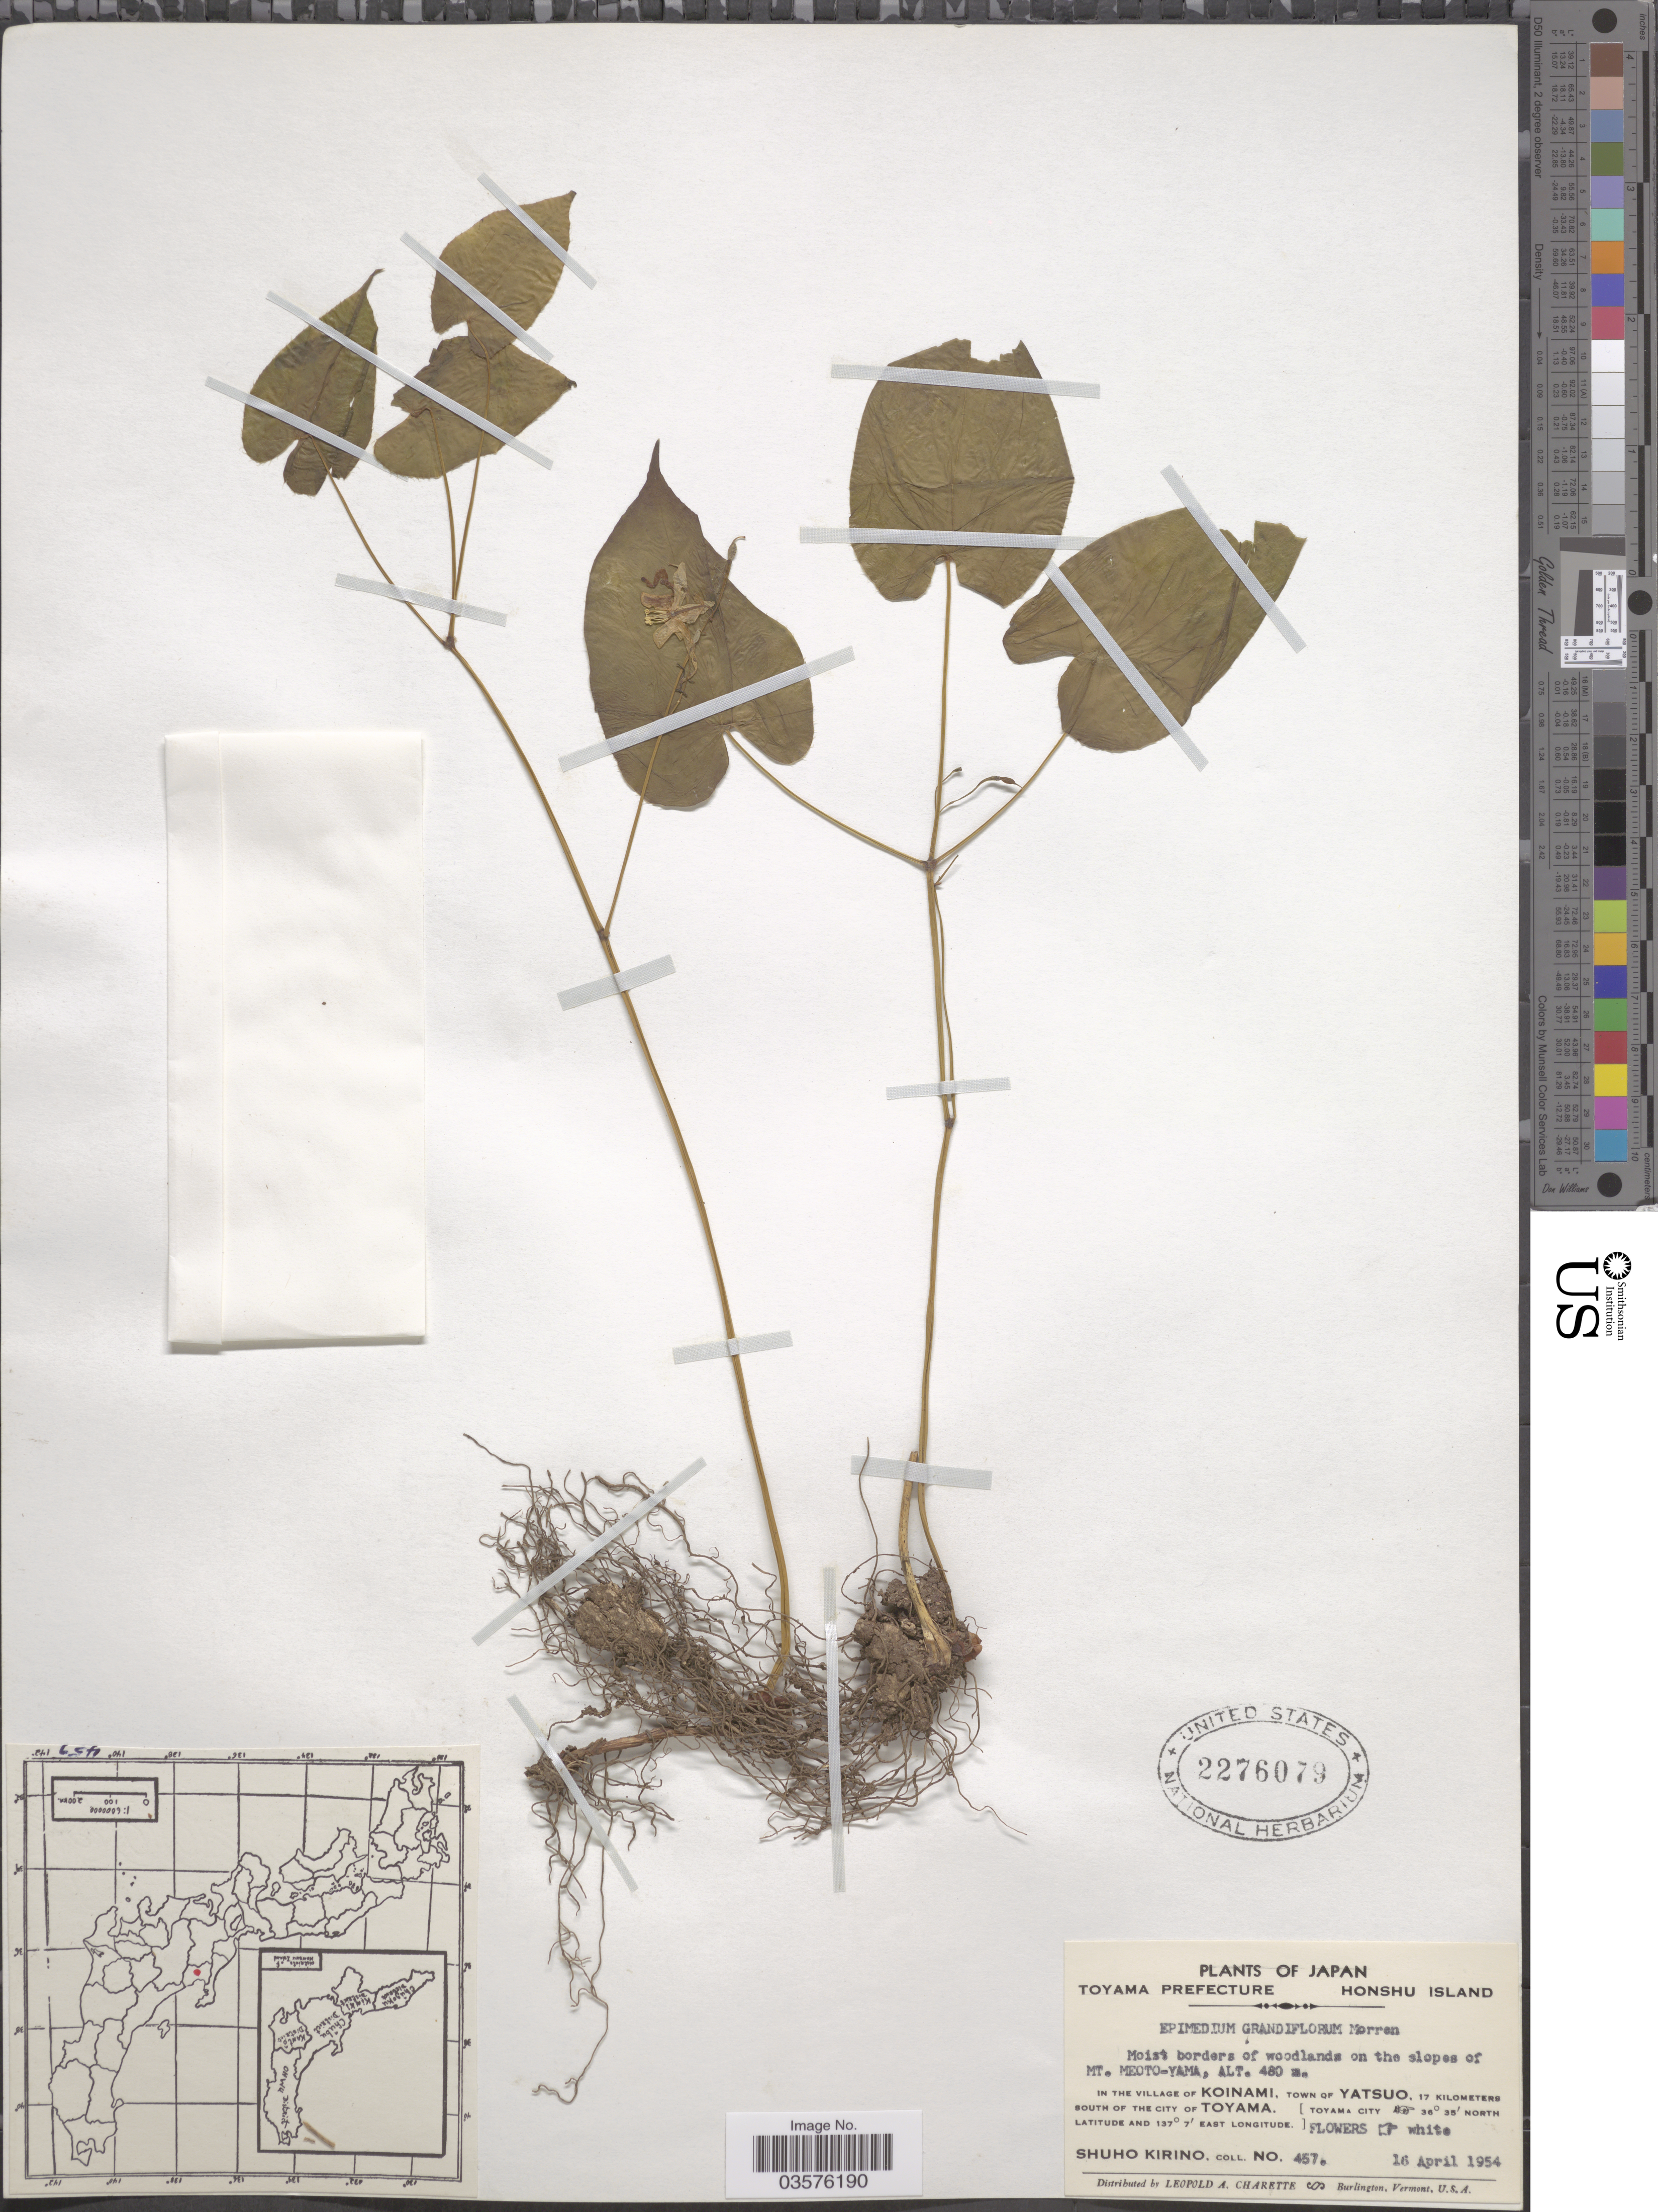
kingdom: Plantae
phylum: Tracheophyta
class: Magnoliopsida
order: Ranunculales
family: Berberidaceae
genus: Epimedium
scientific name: Epimedium grandiflorum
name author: C. Morren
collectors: S. Kirino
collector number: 457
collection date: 1954-04-16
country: Japan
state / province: Toyama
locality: Toyama Prefecture, Honshu Island. Moist borders of woodlands on the slopes of Mt. Meoto-Yama. In The village of Koinami, town of Yatsuo, 17 kilometers south of the city of Toyama. (Toyama City).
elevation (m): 480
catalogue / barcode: US 2276079